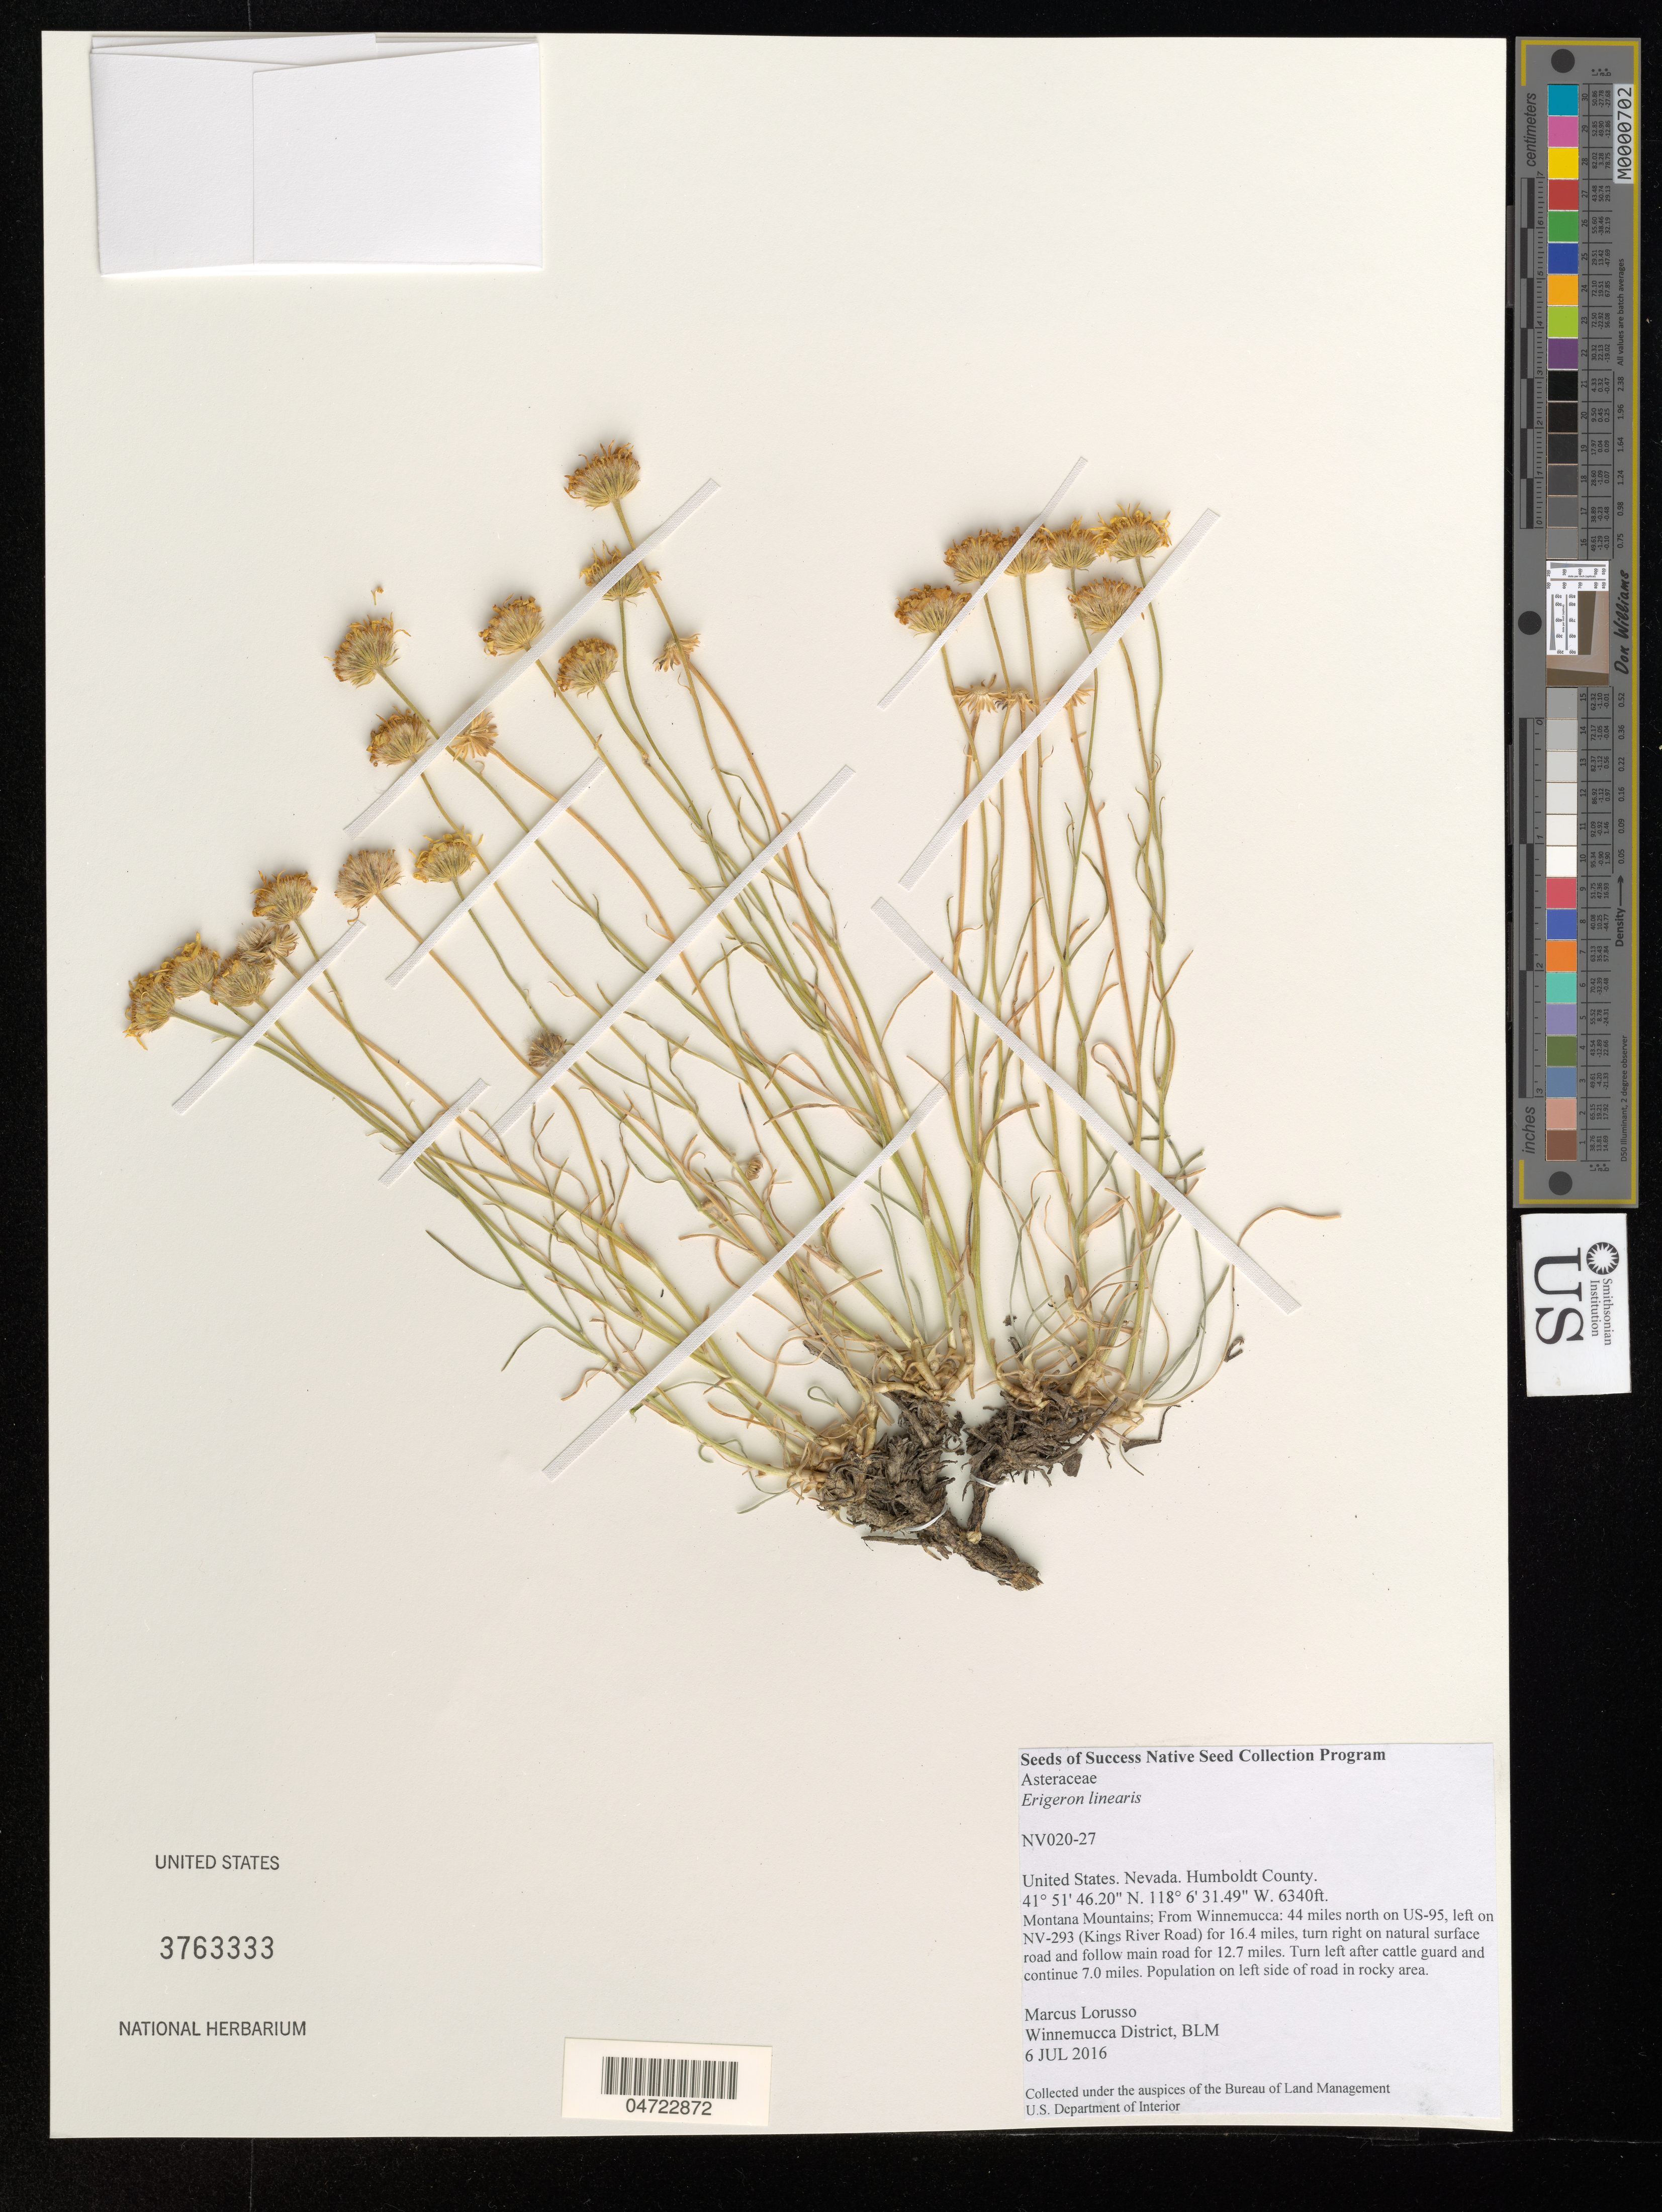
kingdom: Plantae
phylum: Tracheophyta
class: Magnoliopsida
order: Asterales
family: Asteraceae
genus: Erigeron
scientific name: Erigeron linearis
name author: (Hook.) Piper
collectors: M. Lorusso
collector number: NV020-27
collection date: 2016-07-06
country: United States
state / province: Nevada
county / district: Humboldt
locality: Humboldt County. Montana Mountains; From Winnemucca: 44 miles north on US-95, left on NV-293 (Kings River Road) for 16.4 miles, turn right on natural surface road and follow main road for 12.7 miles. Turn left after cattle guard and continue 7.0 miles. Population on left side of road in rocky area.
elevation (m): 1932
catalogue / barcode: US 3763333